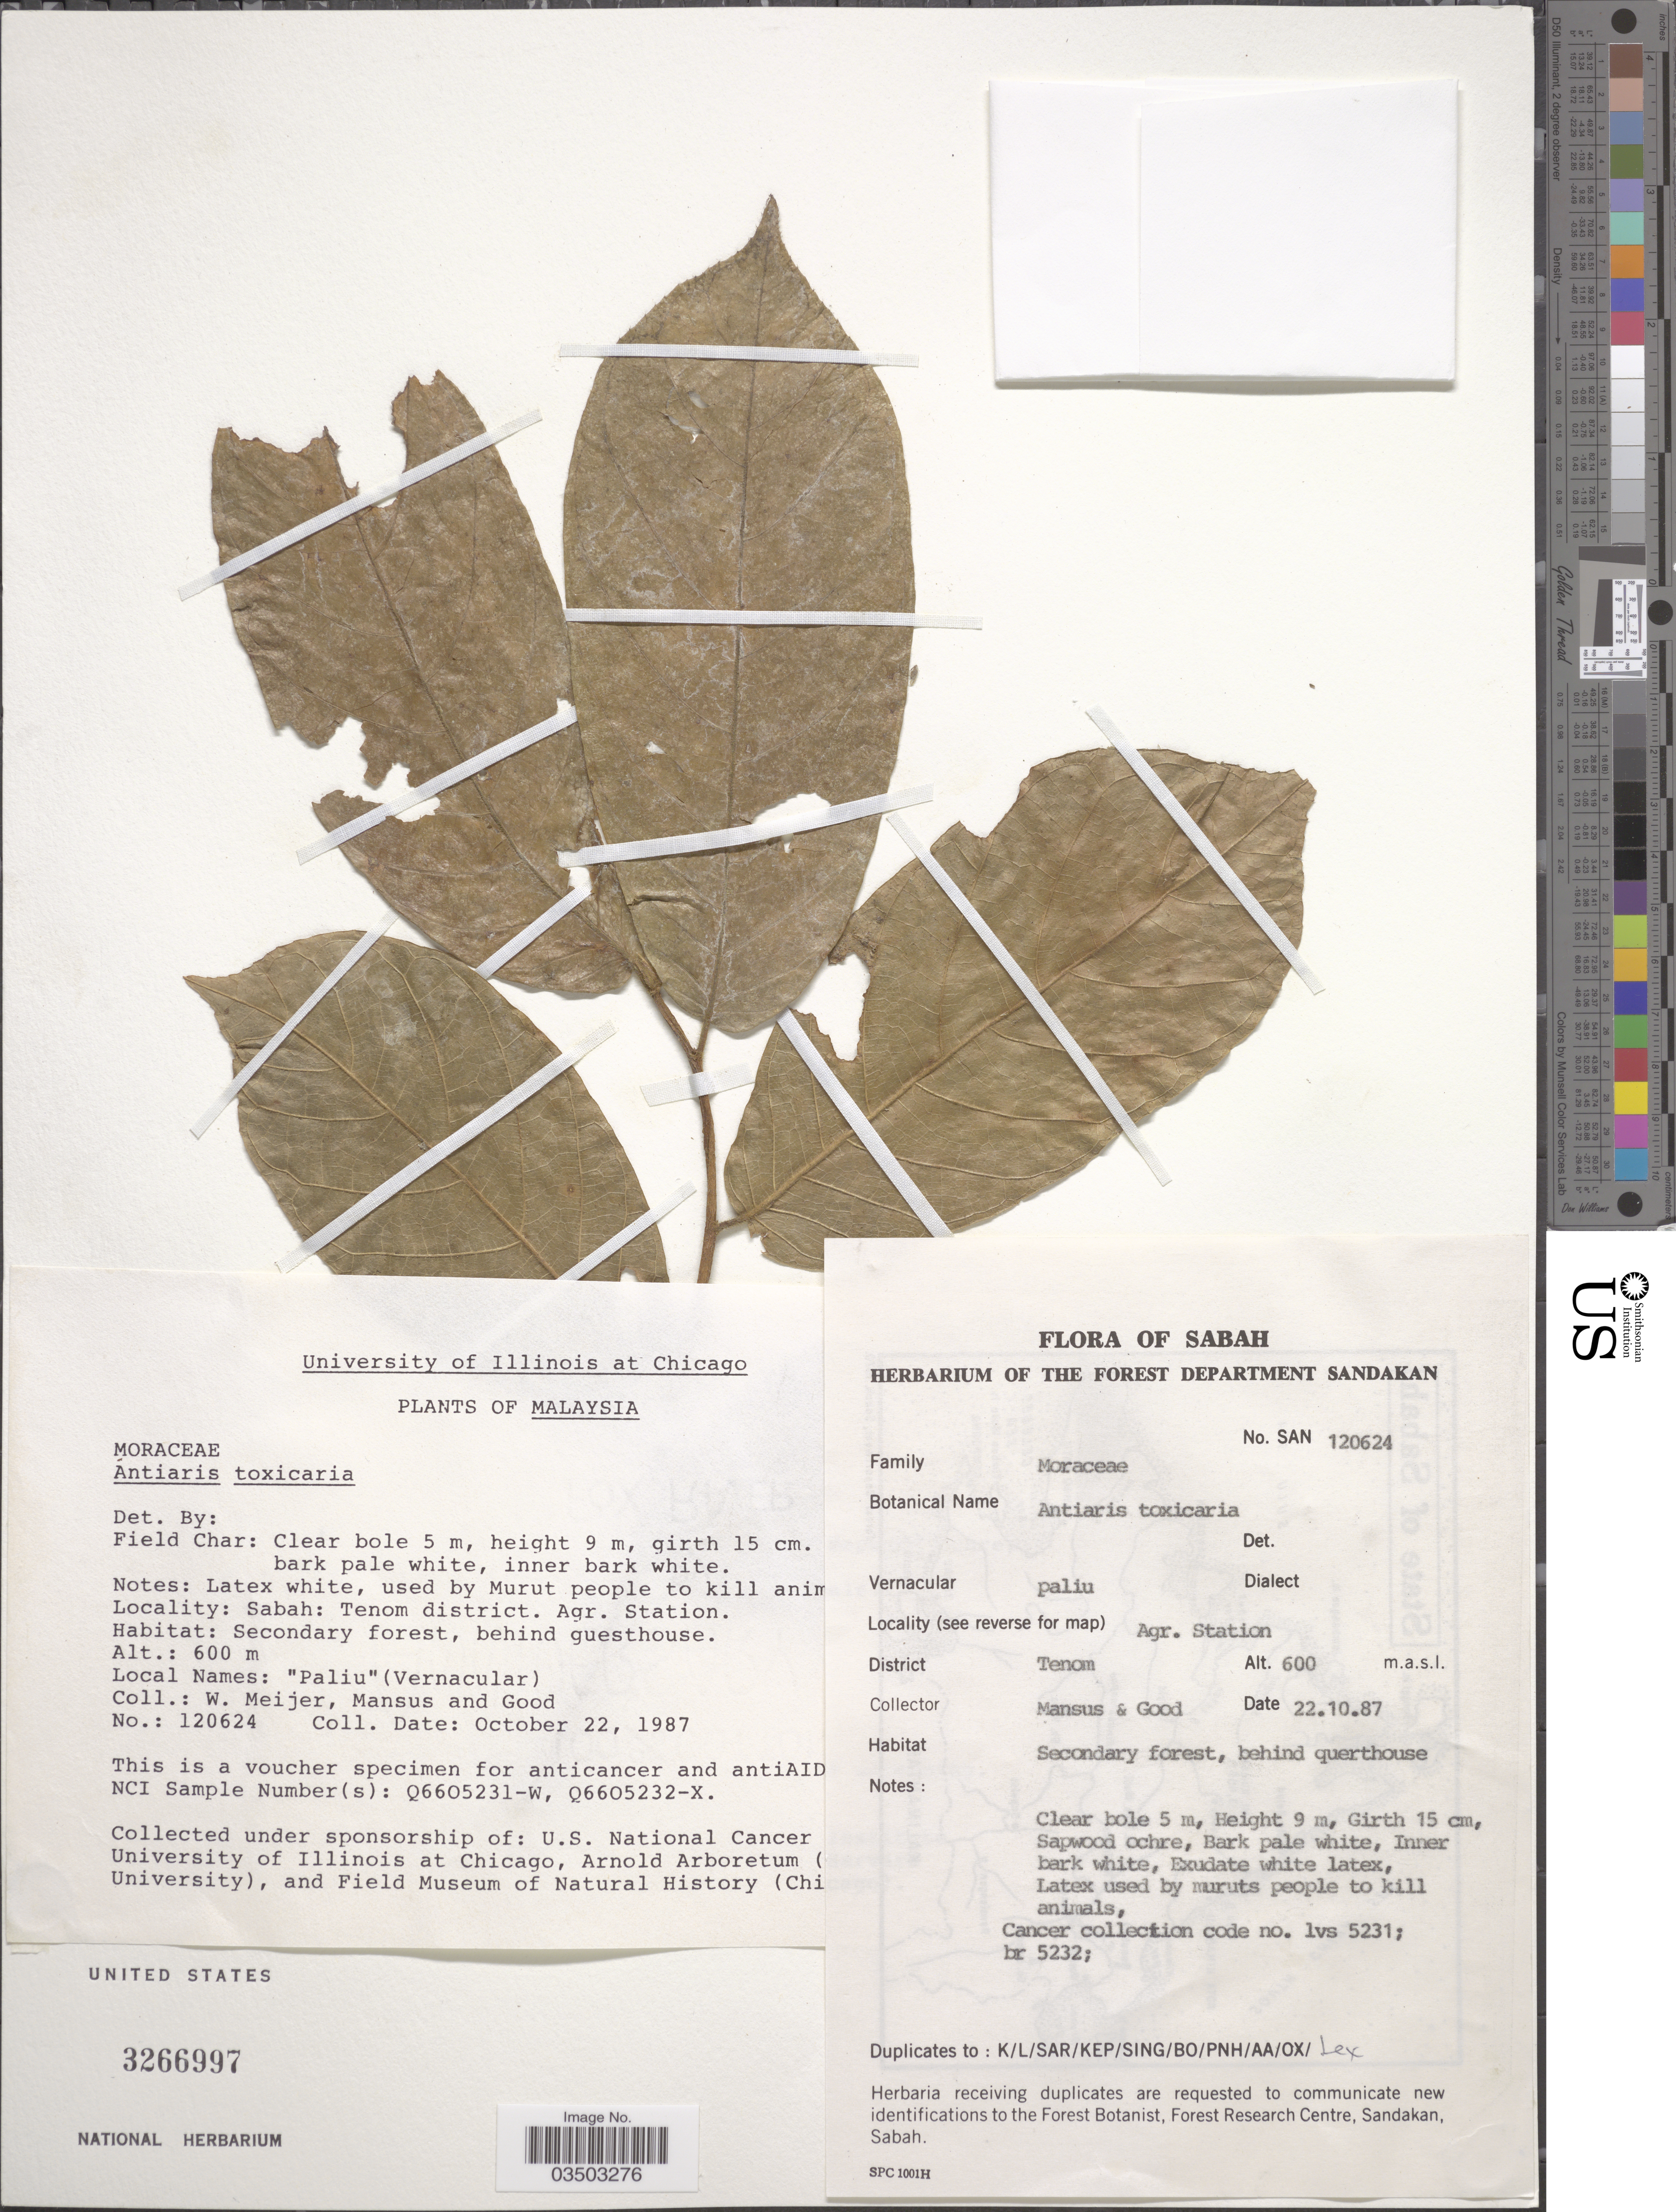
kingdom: Plantae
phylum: Tracheophyta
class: Magnoliopsida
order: Rosales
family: Moraceae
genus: Antiaris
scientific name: Antiaris toxicaria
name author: Lesch.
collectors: W. Meijer, -. Mansus & A. Good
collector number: SAN 120624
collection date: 1987-10-22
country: Malaysia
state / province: Sabah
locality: District Tenom. Agr. Station.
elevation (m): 600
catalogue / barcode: US 3266997